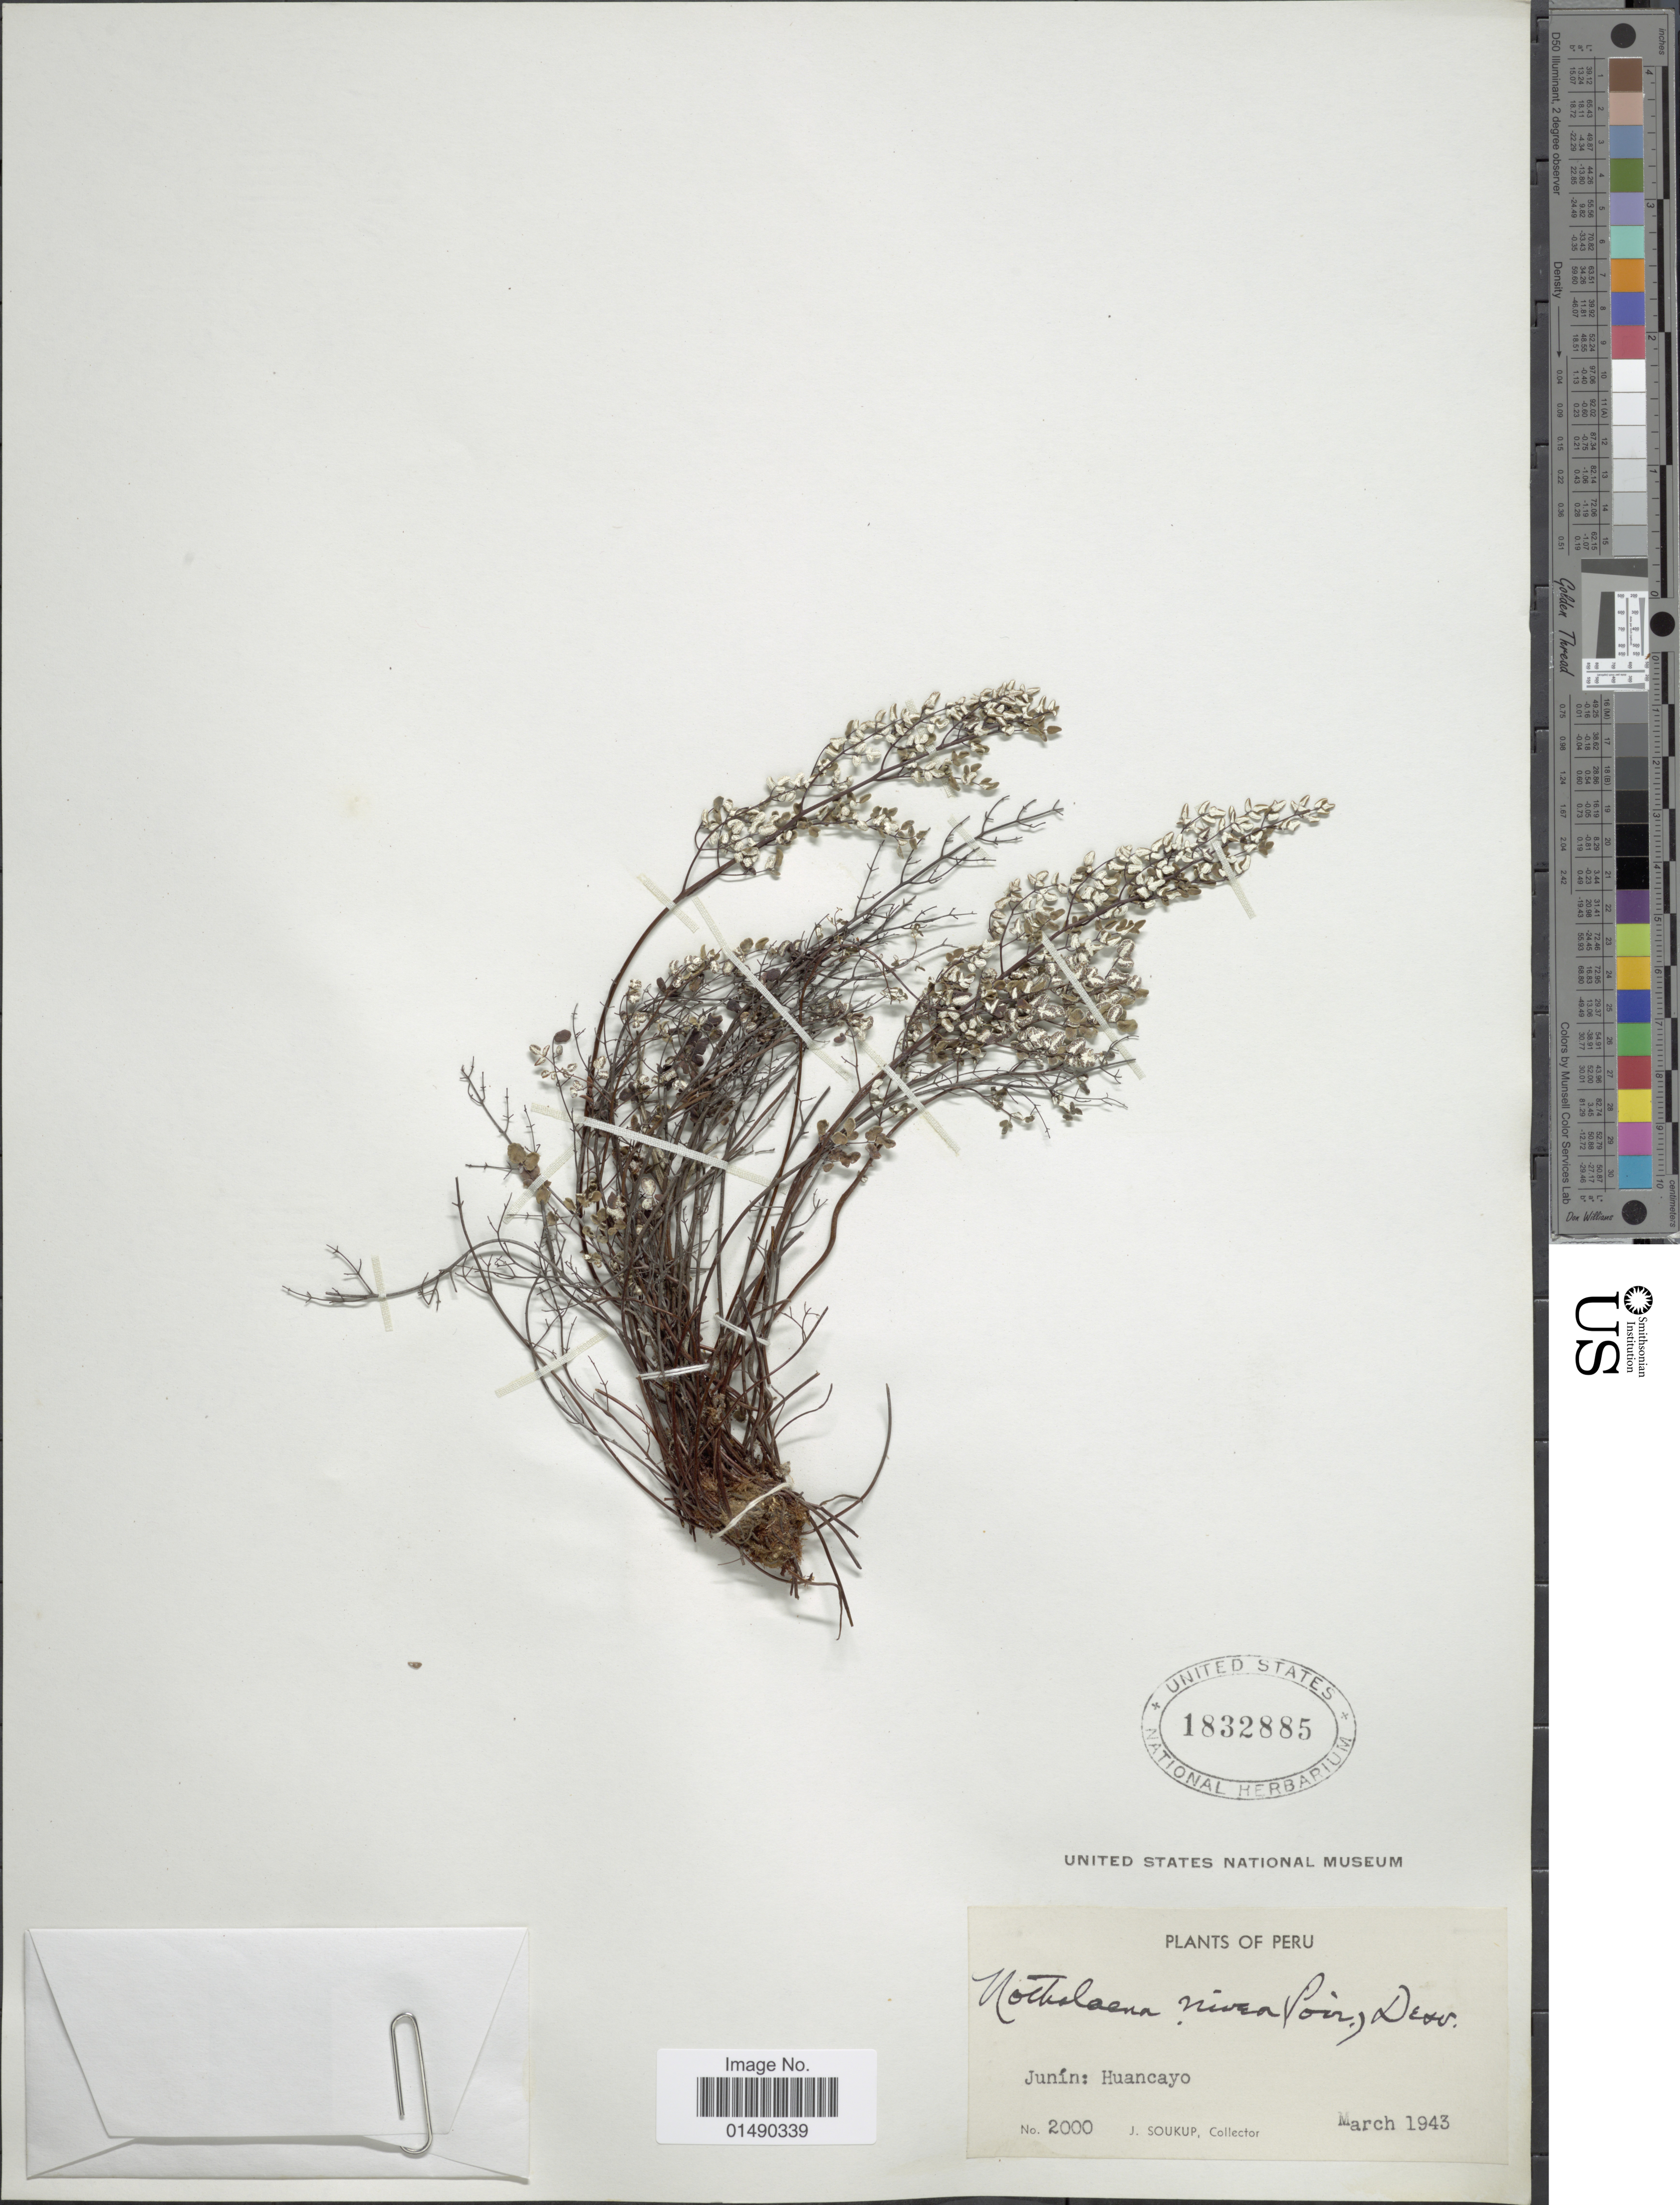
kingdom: Plantae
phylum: Tracheophyta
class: Polypodiopsida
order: Polypodiales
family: Pteridaceae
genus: Argyrochosma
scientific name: Argyrochosma nivea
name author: (Poir.) Windham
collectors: J. Soukop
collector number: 2000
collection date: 1943-03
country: Peru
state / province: Junín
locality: Peru, Juanin: Huancayo.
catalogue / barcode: US 1832885